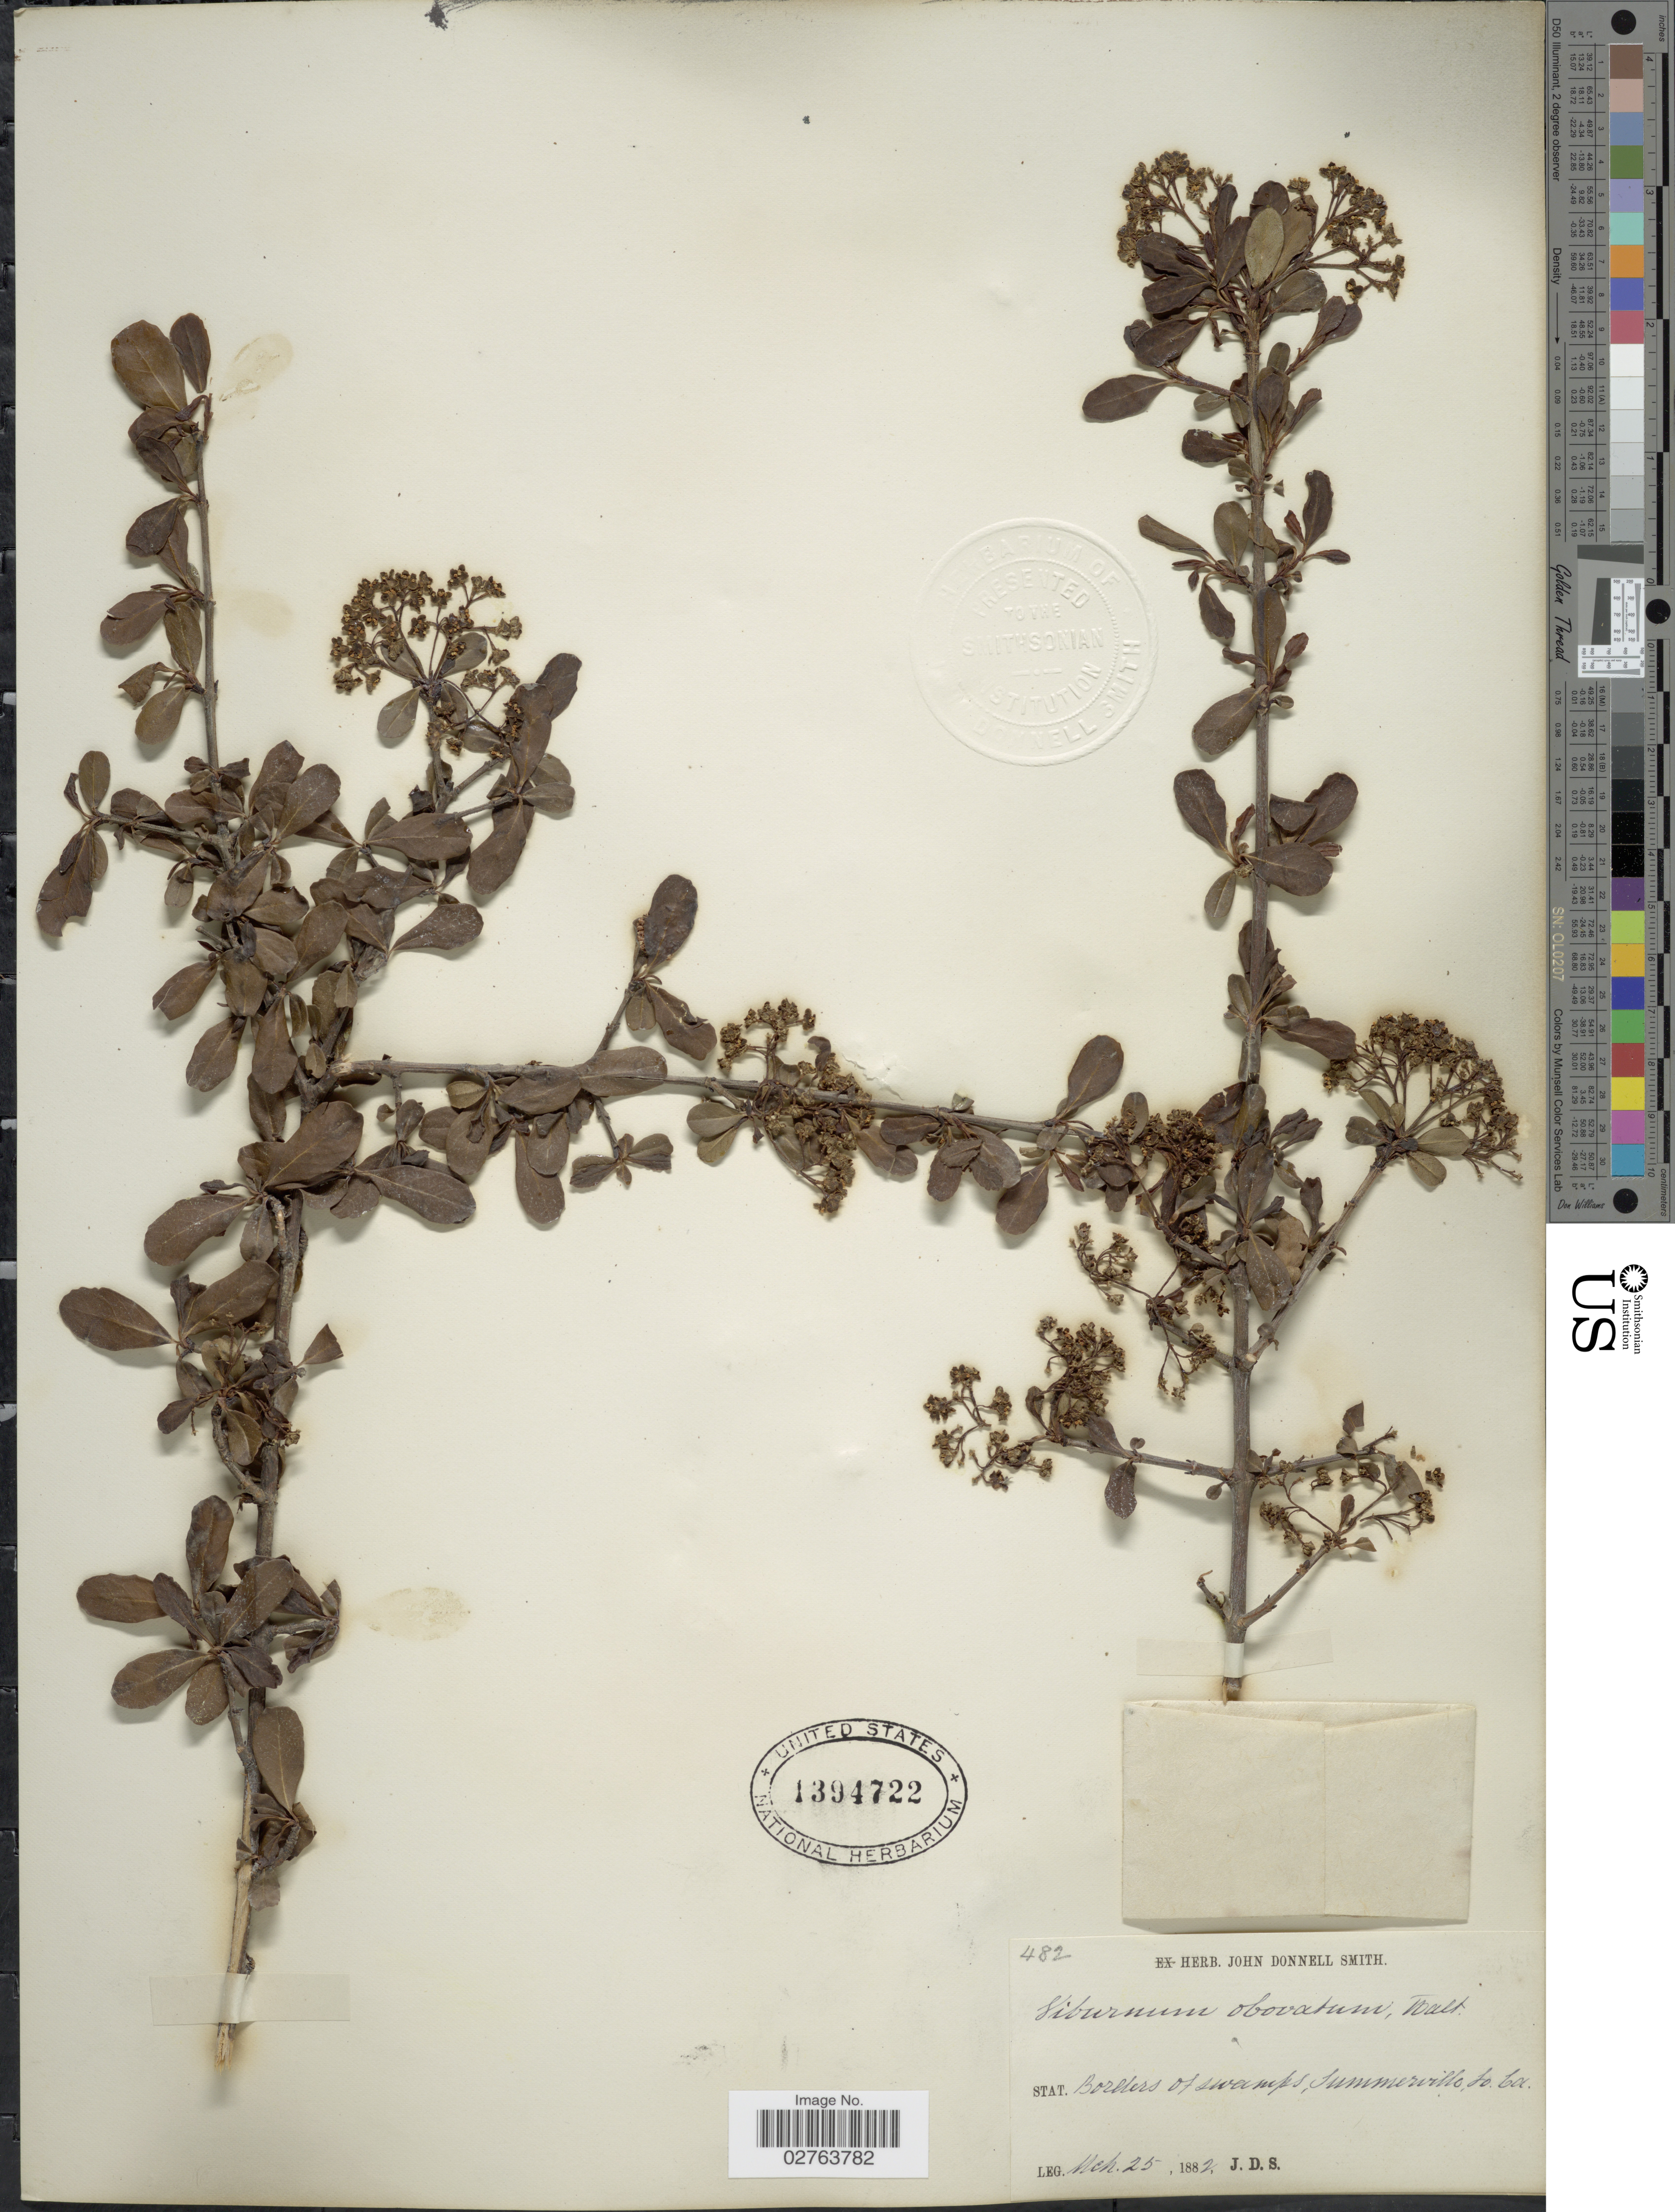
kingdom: Plantae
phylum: Tracheophyta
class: Magnoliopsida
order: Dipsacales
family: Viburnaceae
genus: Viburnum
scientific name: Viburnum obovatum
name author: Walter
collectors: J. Donnell Smith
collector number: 482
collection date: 1882-03-25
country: United States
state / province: South Carolina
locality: Stat. Borders of swamps, Summerville.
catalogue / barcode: US 1394722